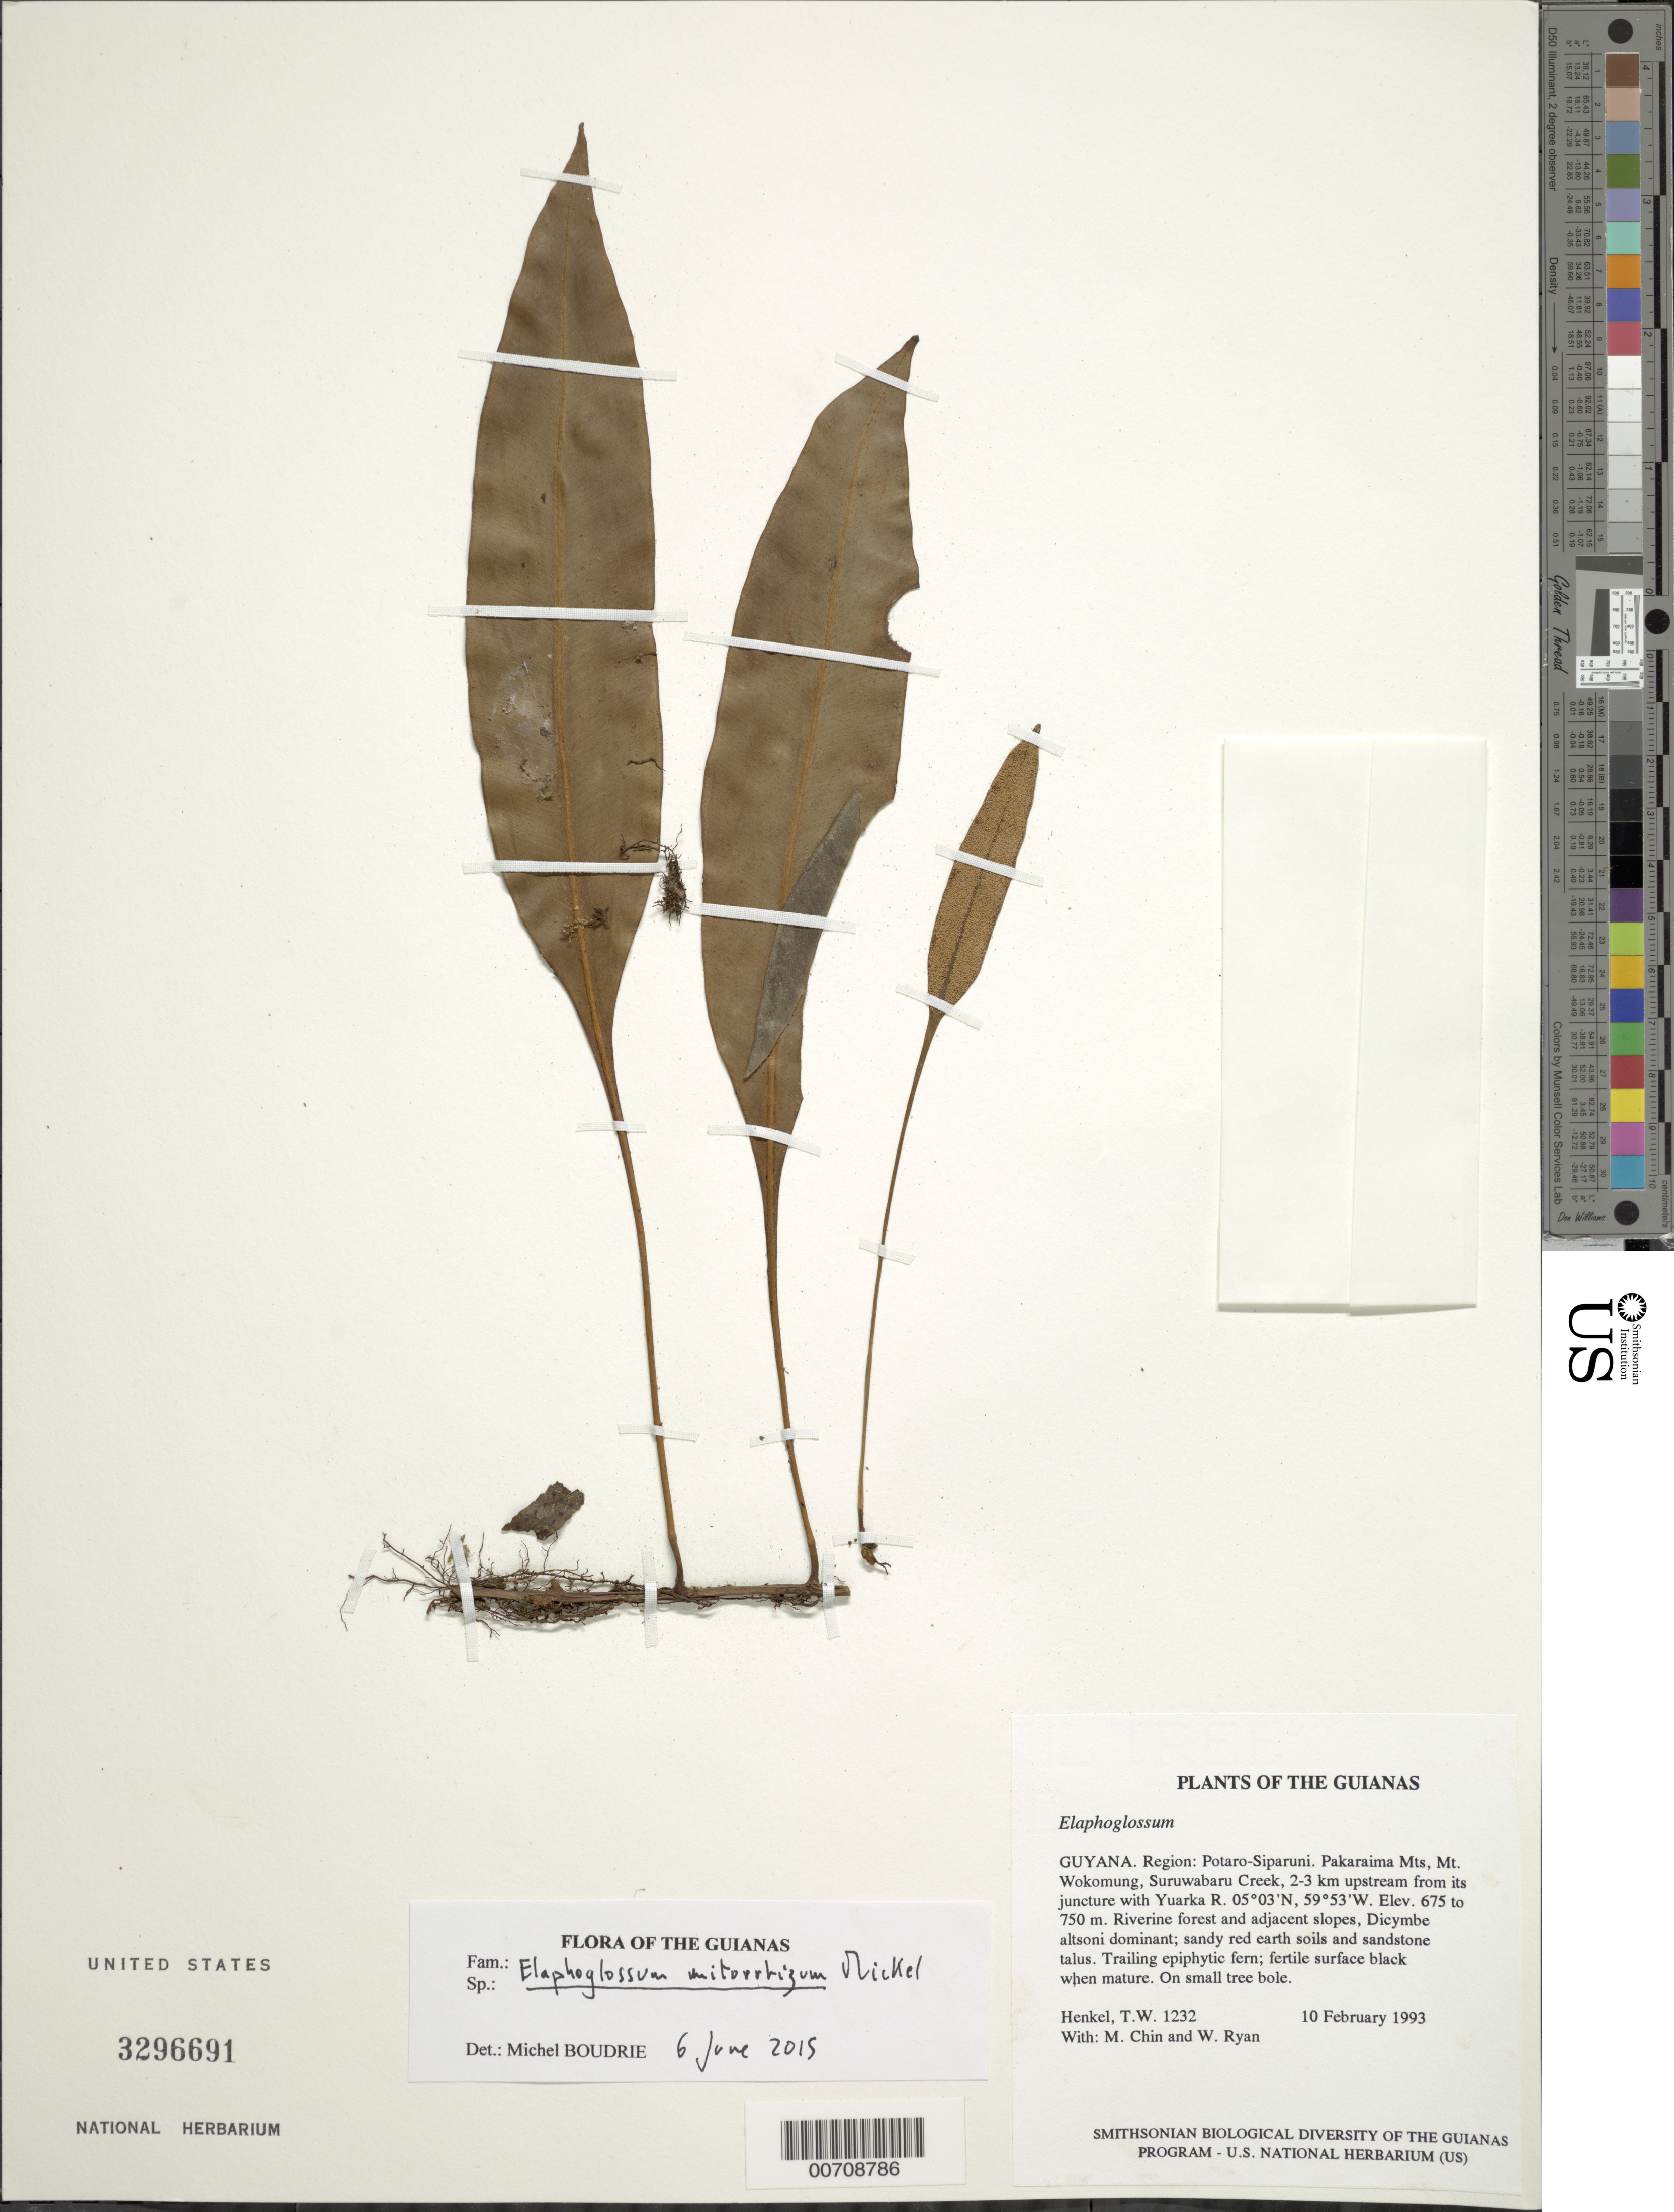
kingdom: Plantae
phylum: Tracheophyta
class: Polypodiopsida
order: Polypodiales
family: Dryopteridaceae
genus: Elaphoglossum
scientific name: Elaphoglossum mitorrhizum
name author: Mickel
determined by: Boudrie, M.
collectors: T. Henkel, M. Chin & W. Ryan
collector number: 1232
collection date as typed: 10 February 1993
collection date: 1993-02-10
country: Guyana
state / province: Potaro-Siparuni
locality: Pakaraima Mts, Mt. Wokomung, Suruwabaru Creek, 2-3 km upstream from juncture with Yuarka R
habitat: Riverine forest and adjacent slopes, Dicymbe altsoni dominant; sandy red earth soils and sandstone talus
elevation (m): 675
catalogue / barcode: US 3296691